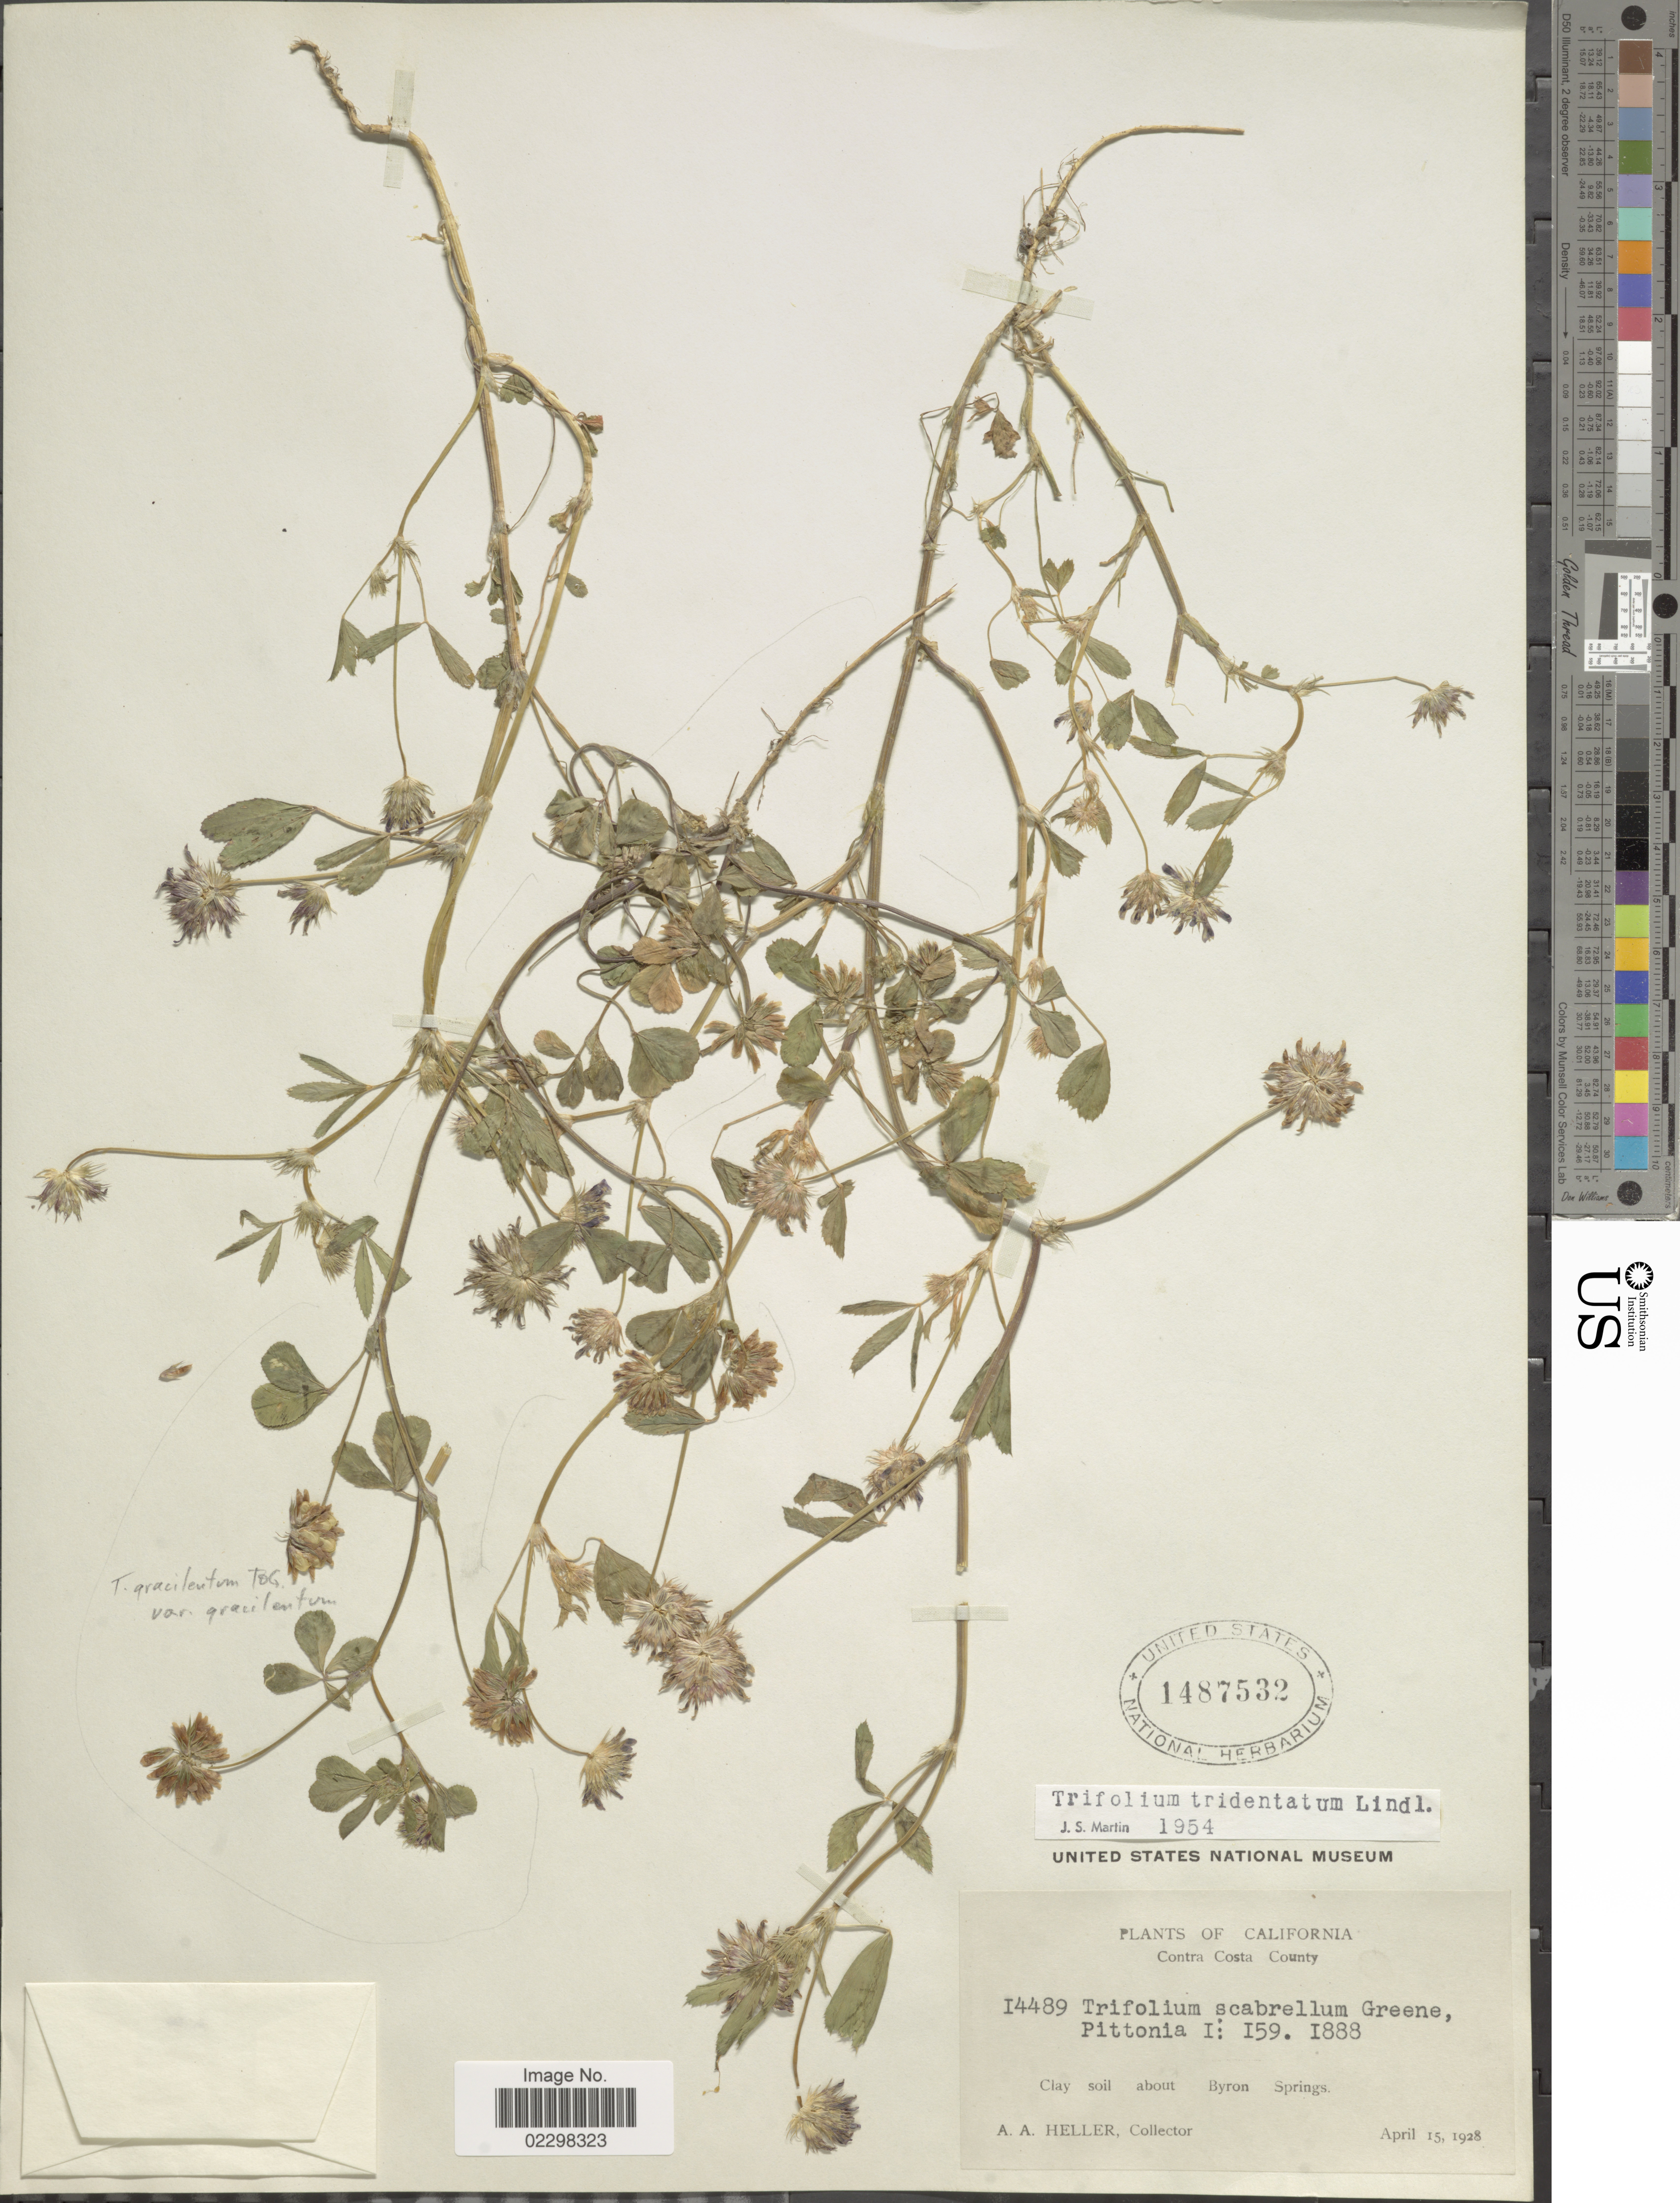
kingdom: Plantae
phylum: Tracheophyta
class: Magnoliopsida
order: Fabales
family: Fabaceae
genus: Trifolium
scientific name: Trifolium tridentatum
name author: Lindl.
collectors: A. A. Heller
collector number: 14489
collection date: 1928-04-15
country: United States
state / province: California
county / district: Contra Costa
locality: California. Contra Costa County, Clay soil about Byron Springs.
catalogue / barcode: US 1487532